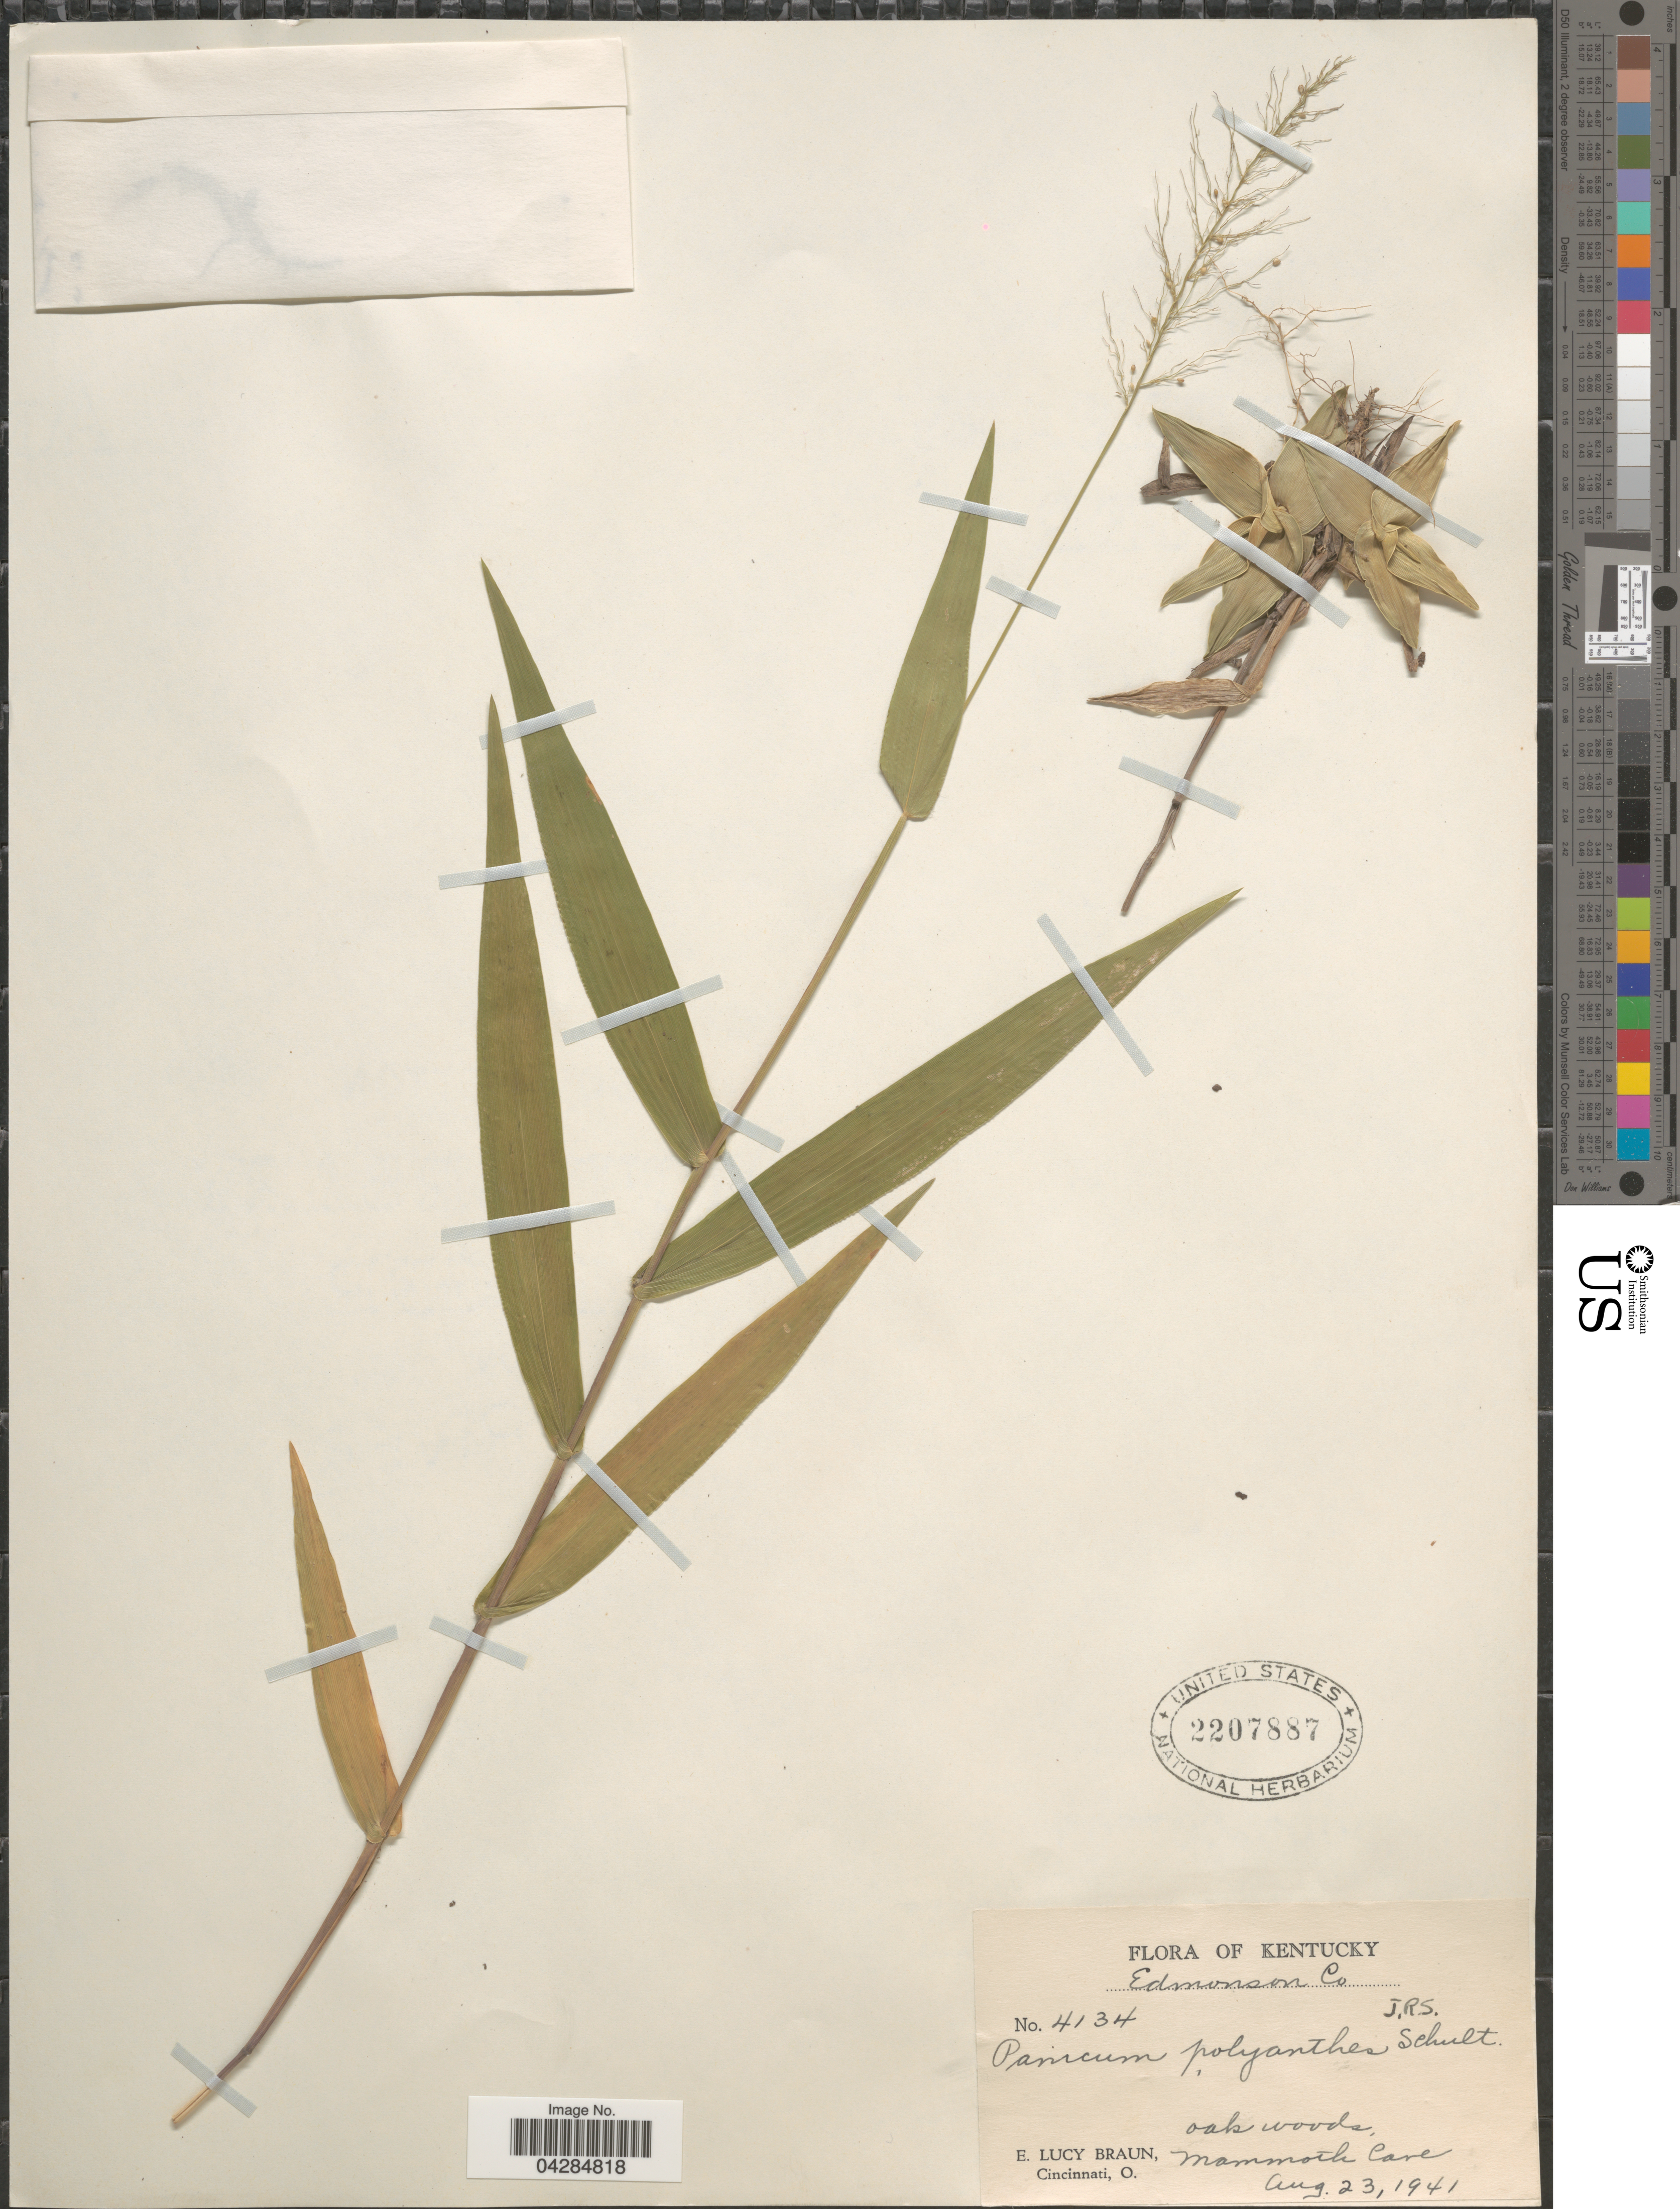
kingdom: Plantae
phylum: Tracheophyta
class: Liliopsida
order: Poales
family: Poaceae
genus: Dichanthelium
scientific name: Dichanthelium polyanthes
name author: (Schult.) Mohlenbr.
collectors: E. L. Braun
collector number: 4134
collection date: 1941-08-23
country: United States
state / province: Kentucky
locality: Edmonson Co. Mammoth Cave.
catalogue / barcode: US 2207887